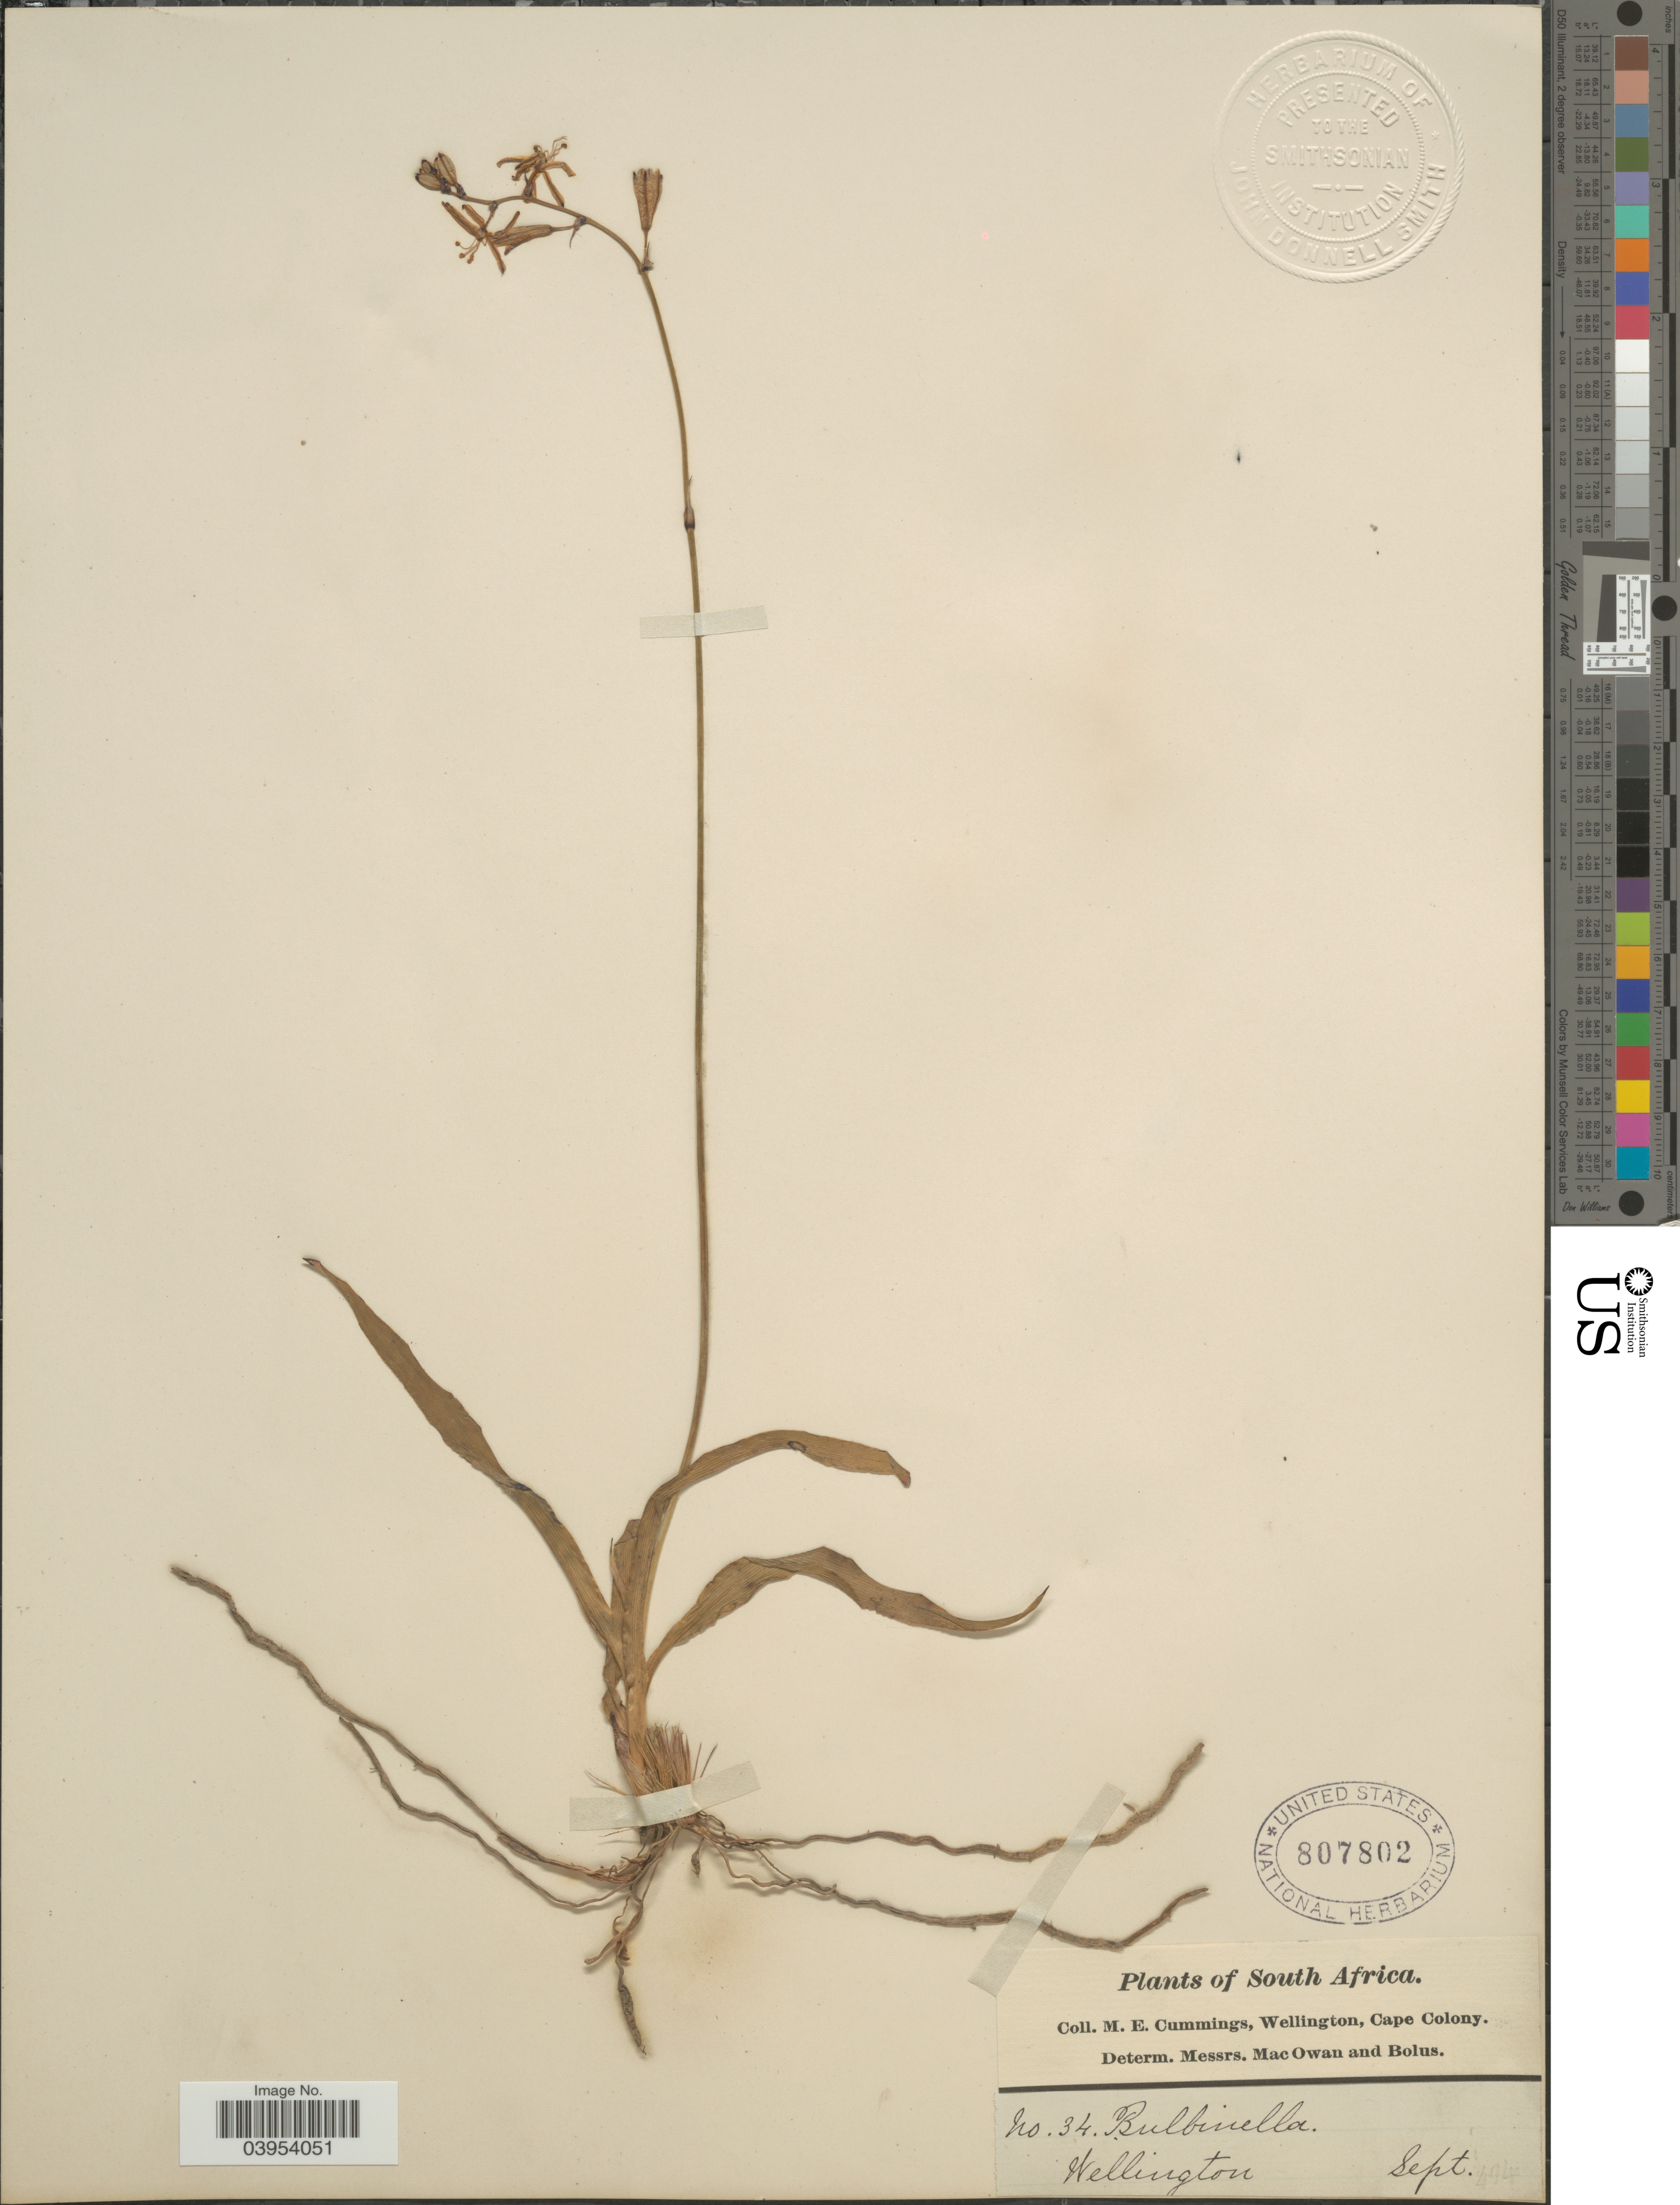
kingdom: Plantae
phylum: Tracheophyta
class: Liliopsida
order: Asparagales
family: Asphodelaceae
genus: Bulbinella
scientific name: Bulbinella sp.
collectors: M. E. Cummings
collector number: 34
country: South Africa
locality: Wellington.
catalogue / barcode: US 807802